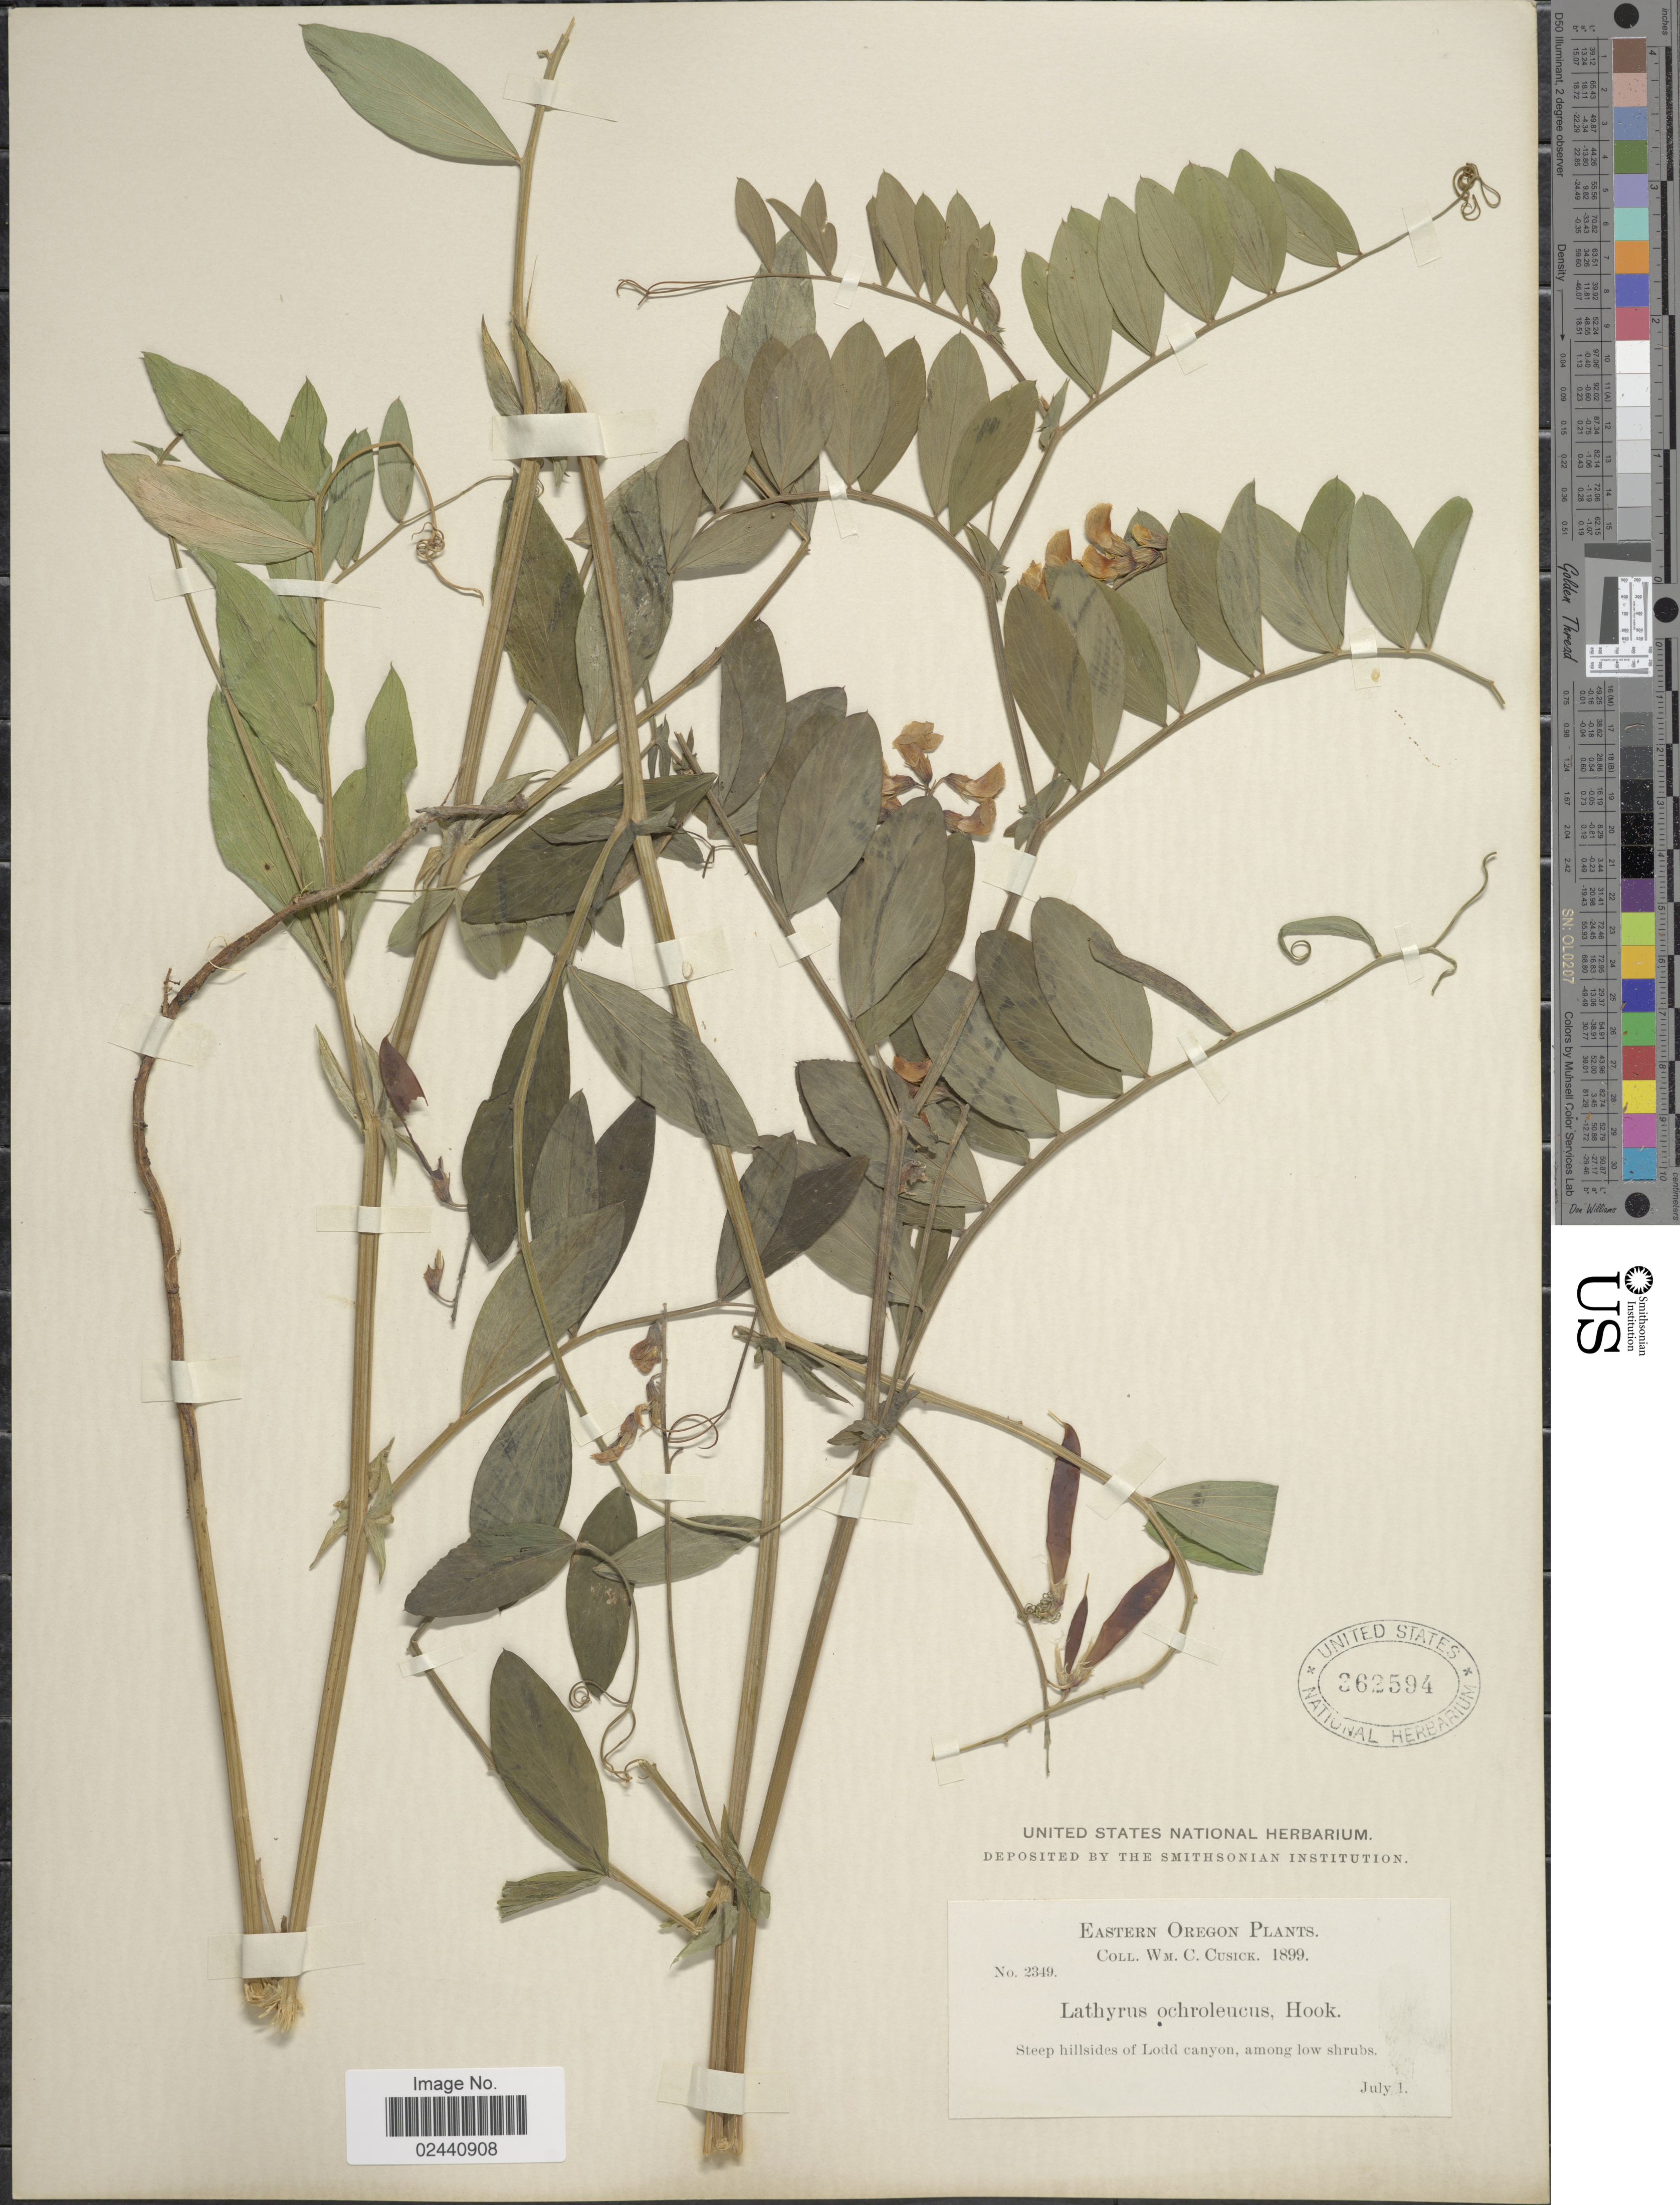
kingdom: Plantae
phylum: Tracheophyta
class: Magnoliopsida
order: Fabales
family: Fabaceae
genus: Lathyrus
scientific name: Lathyrus lanszwertii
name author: Kellogg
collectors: W. C. Cusick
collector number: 2349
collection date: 1899-07-01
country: United States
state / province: Oregon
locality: Eastern Oregon, Steep hillsides of Lodd Canyon, among low shrubs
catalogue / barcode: US 362594